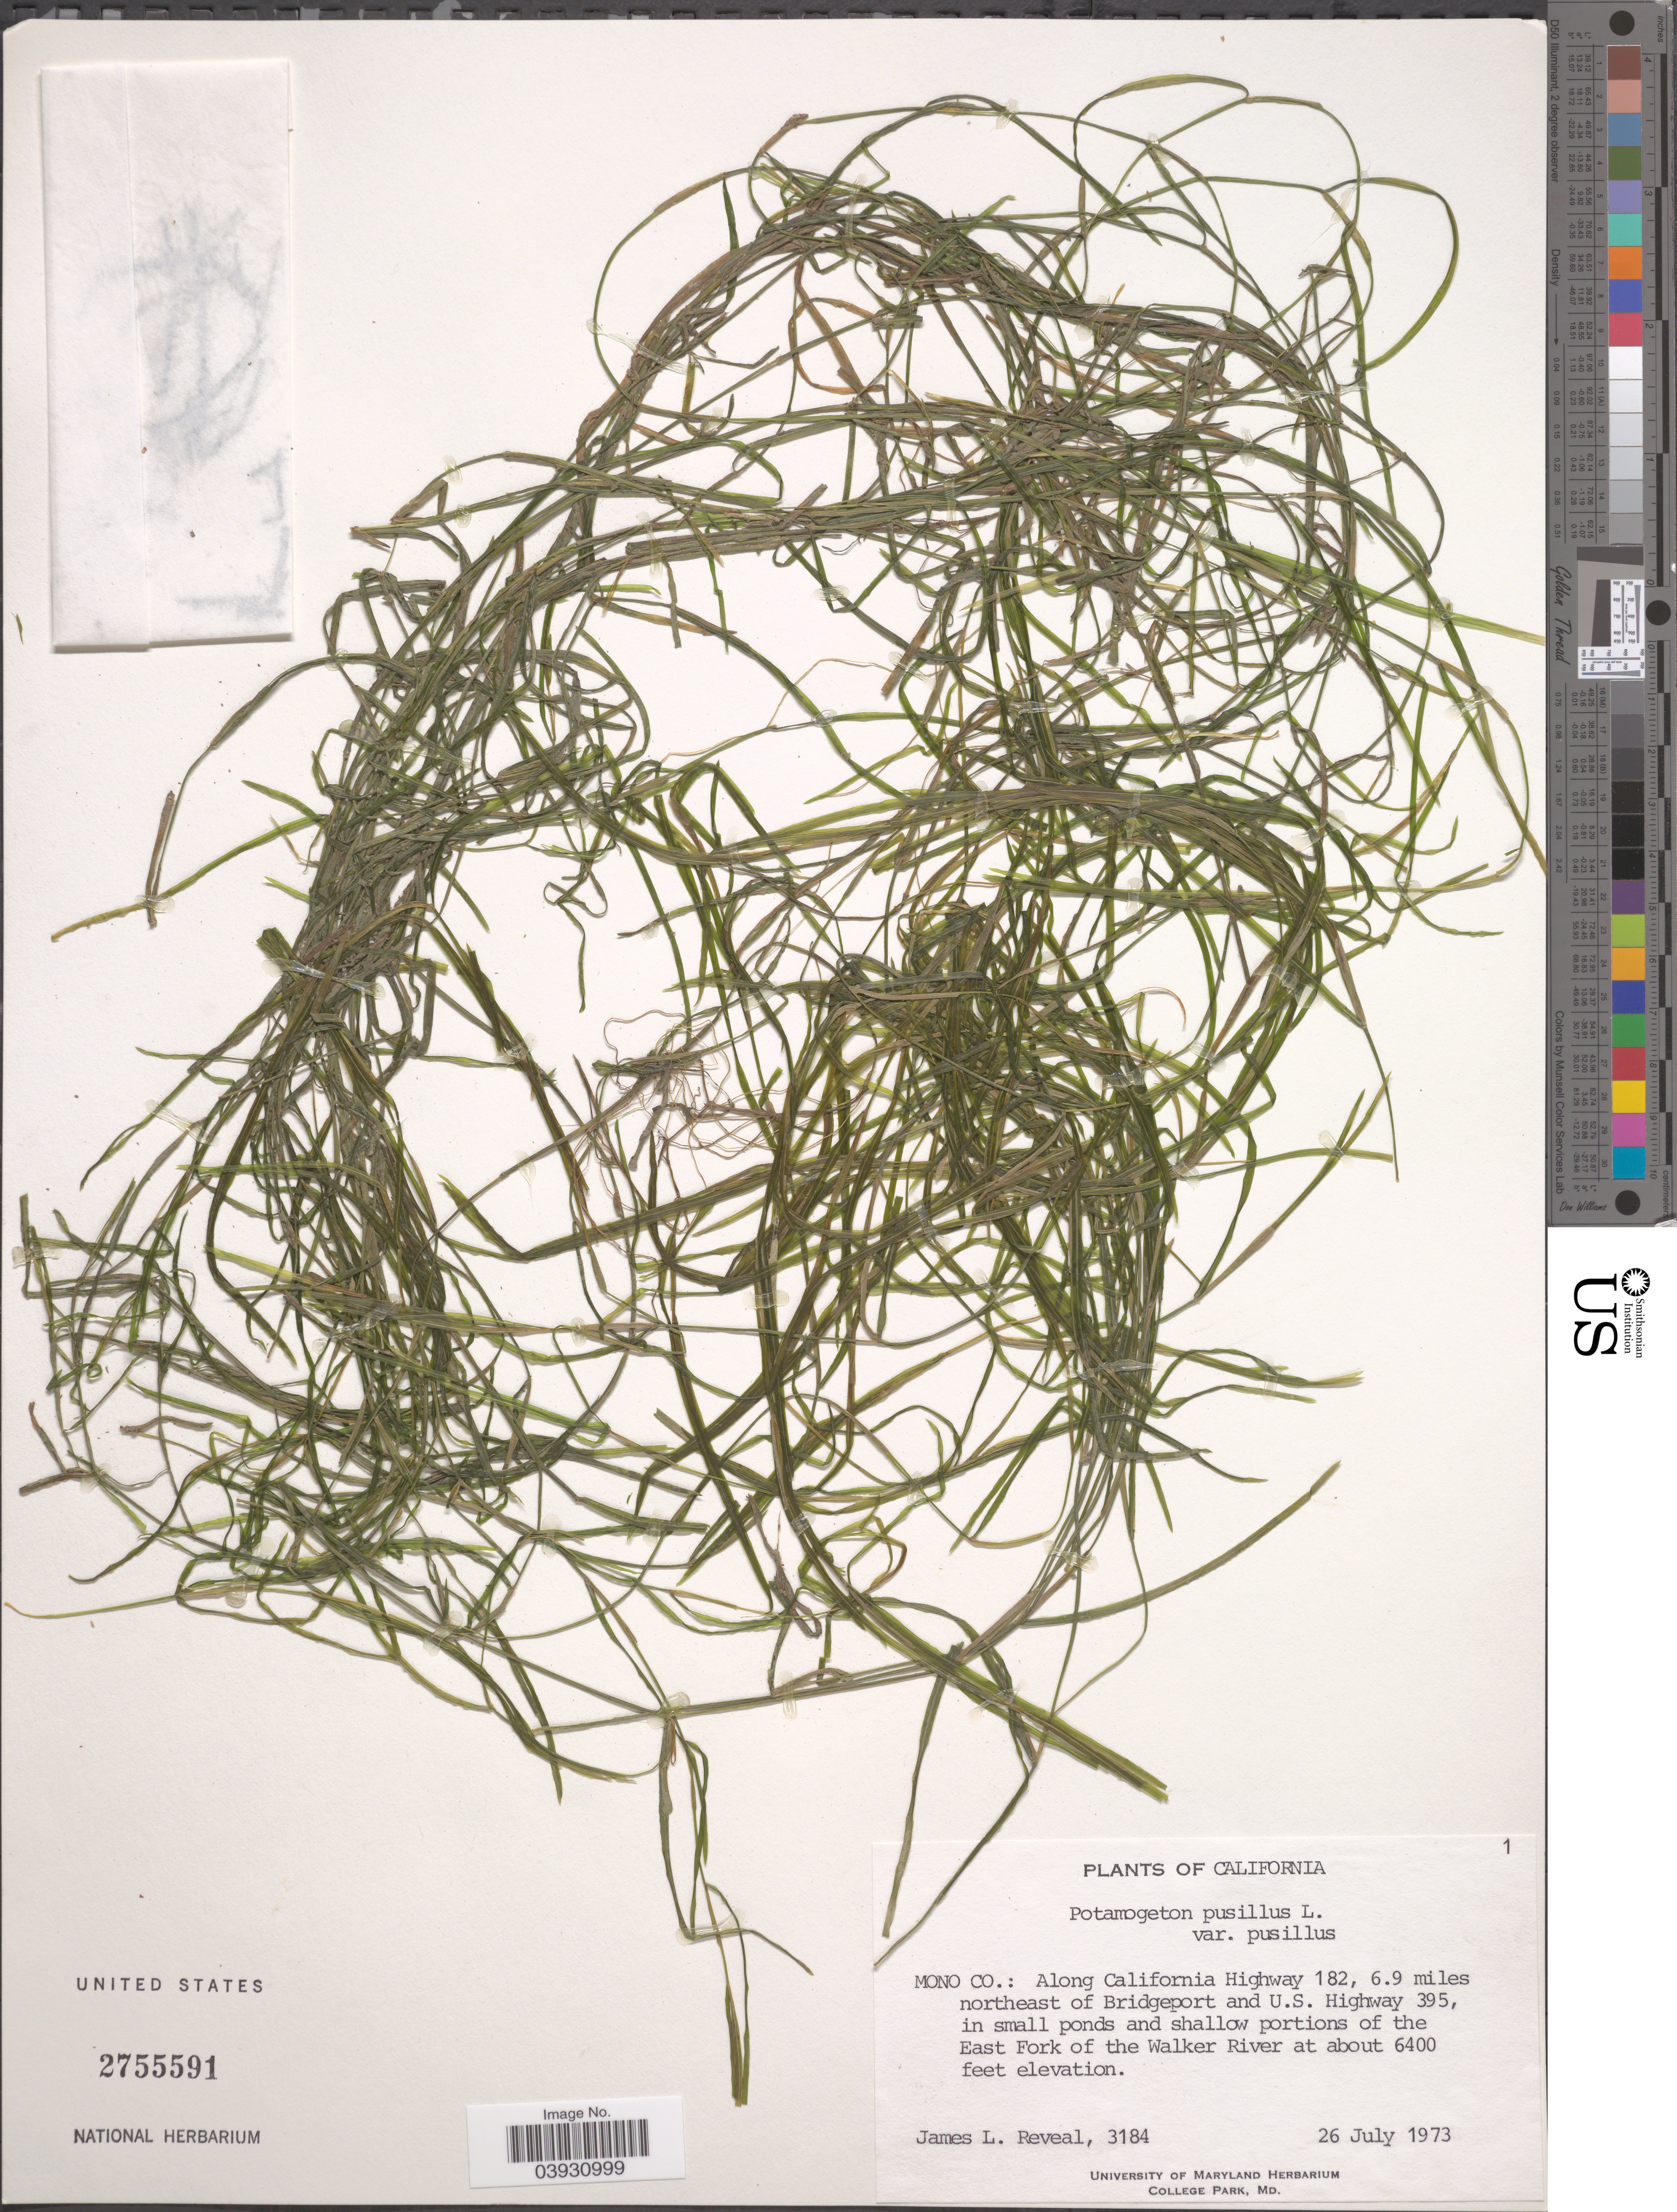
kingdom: Plantae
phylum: Tracheophyta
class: Liliopsida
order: Alismatales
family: Potamogetonaceae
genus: Potamogeton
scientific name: Potamogeton pusillus var. pusillus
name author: L.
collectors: J. L. Reveal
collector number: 3184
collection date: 1973-07-26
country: United States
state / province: California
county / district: Mono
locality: Mono Co.: Along California Highway 182, 6.9 miles northeast of Bridgeport and U.S. Highway 395, in small ponds and shallow portions of the East Fork and the Walker River.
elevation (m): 1951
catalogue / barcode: US 2755591